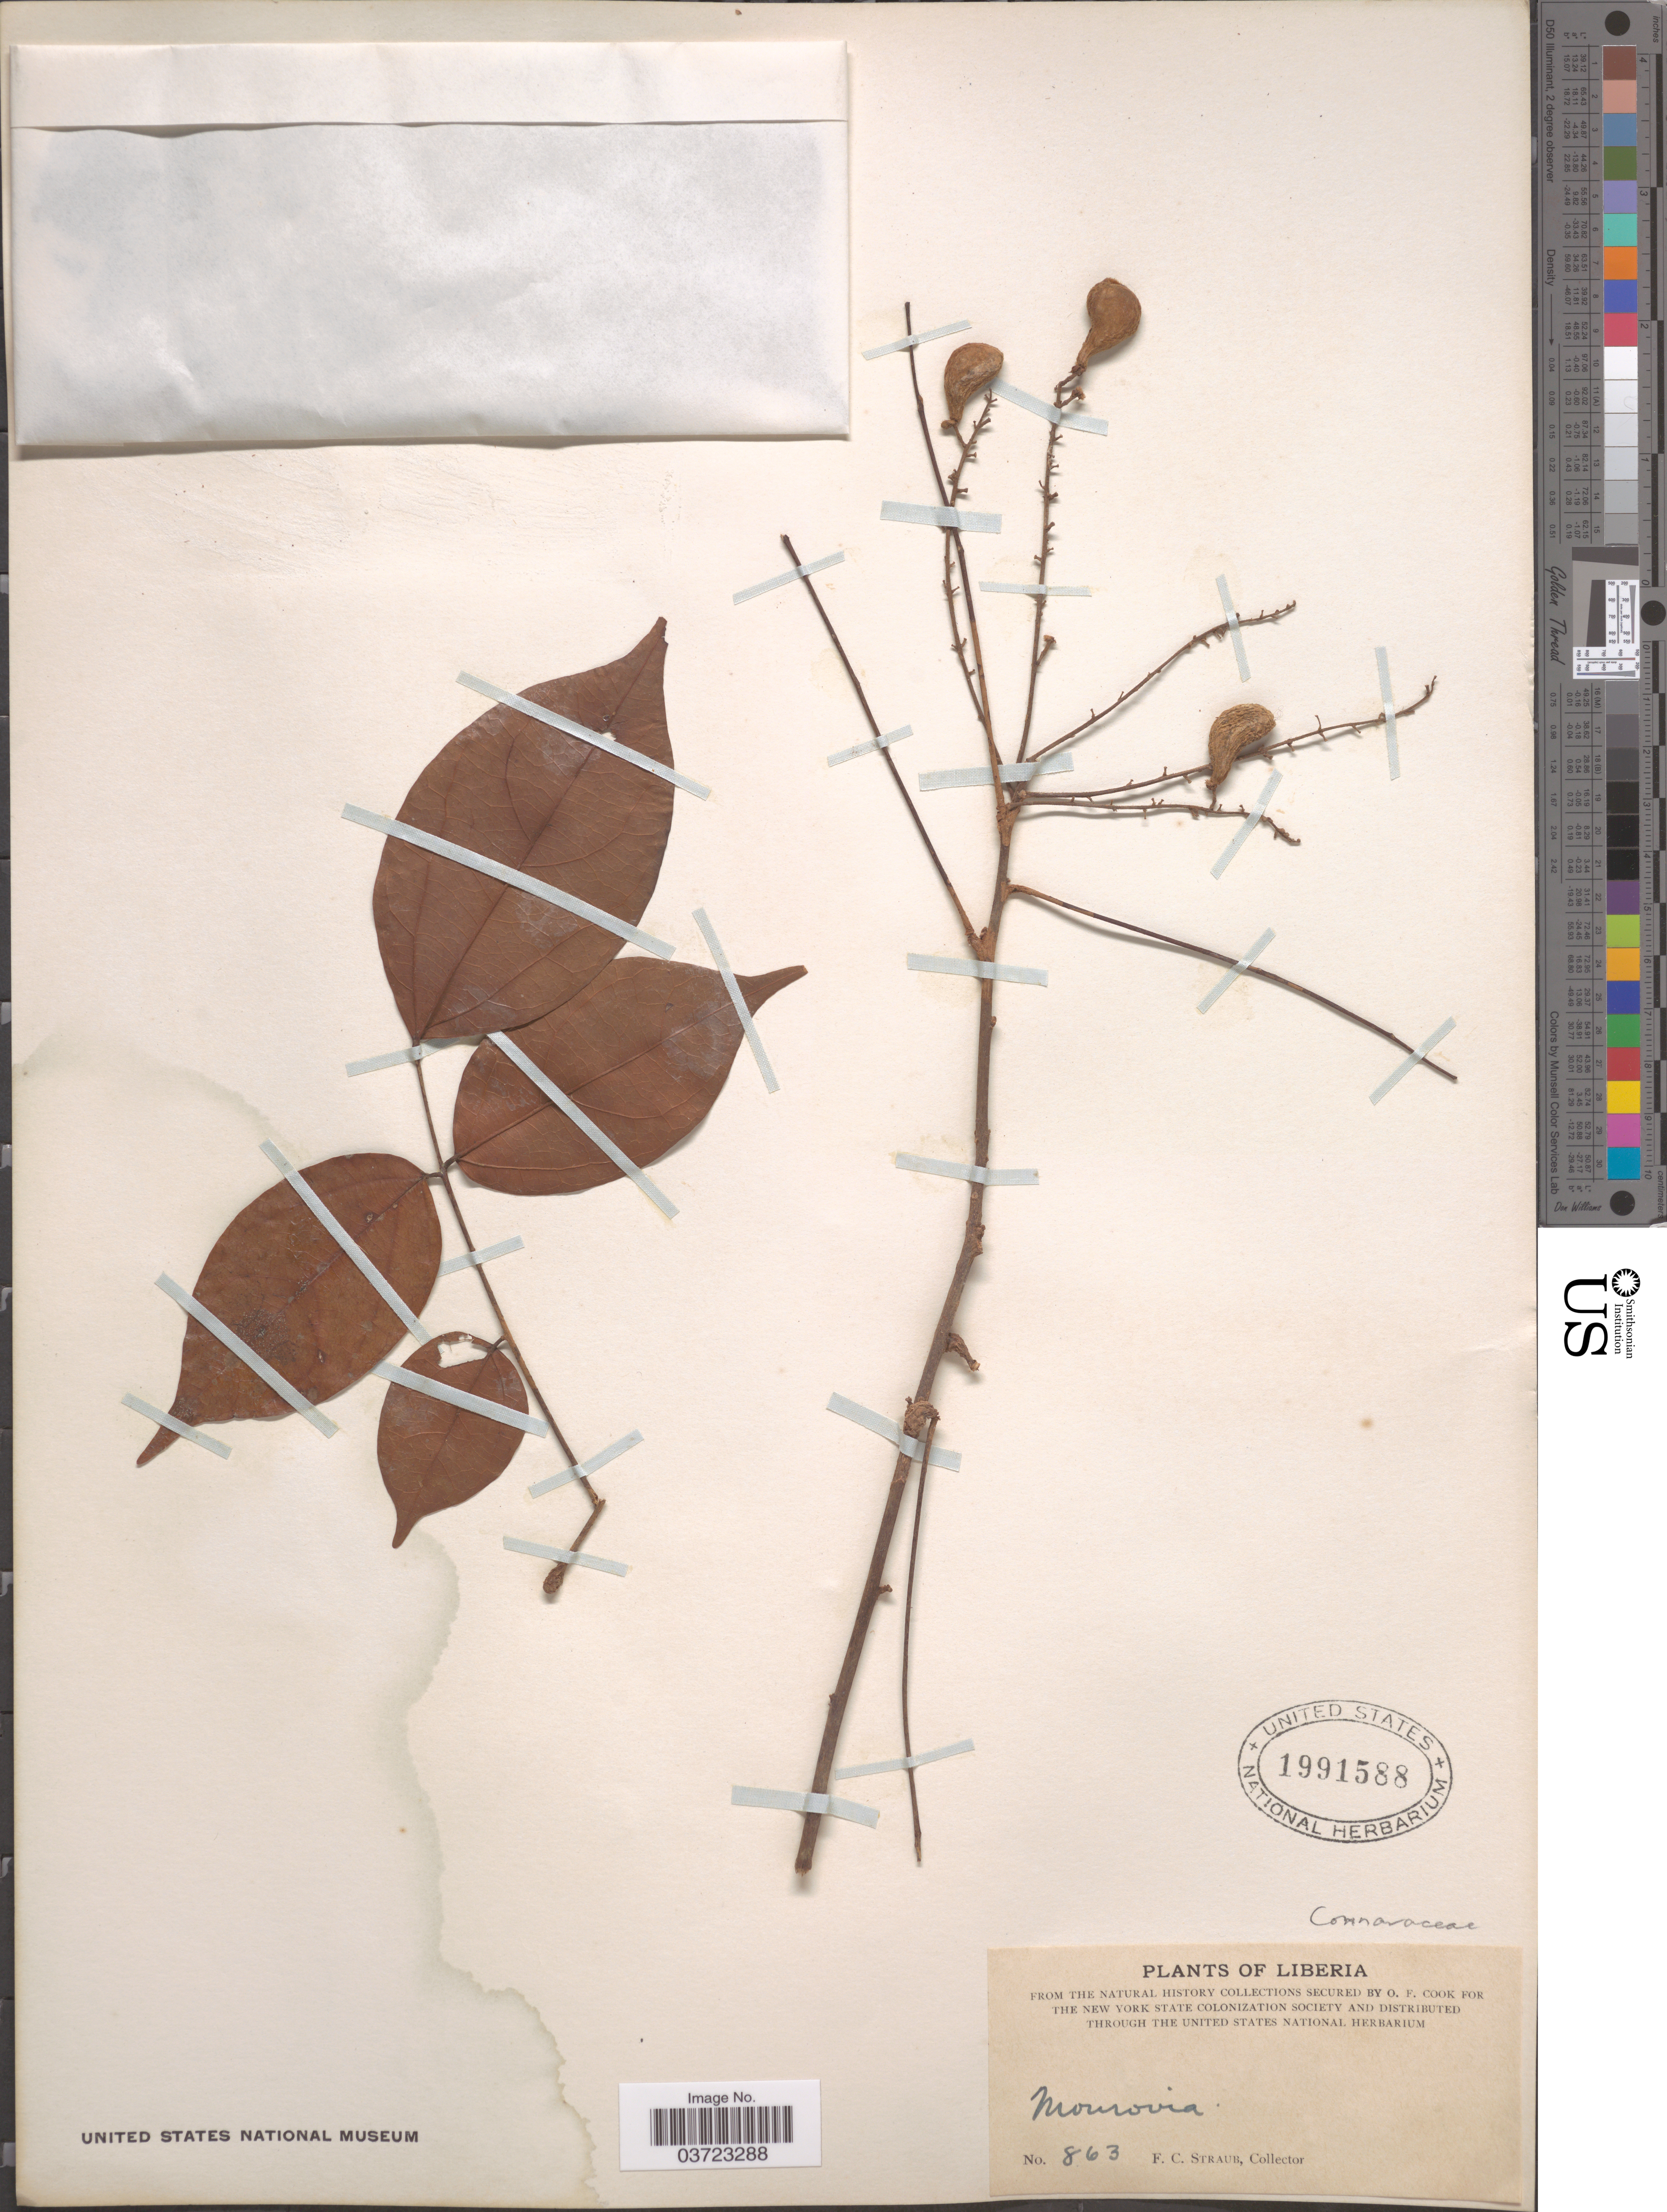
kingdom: Plantae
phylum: Tracheophyta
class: Magnoliopsida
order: Oxalidales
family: Connaraceae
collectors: F. Straub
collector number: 863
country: Liberia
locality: Monrovia.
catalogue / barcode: US 1991588